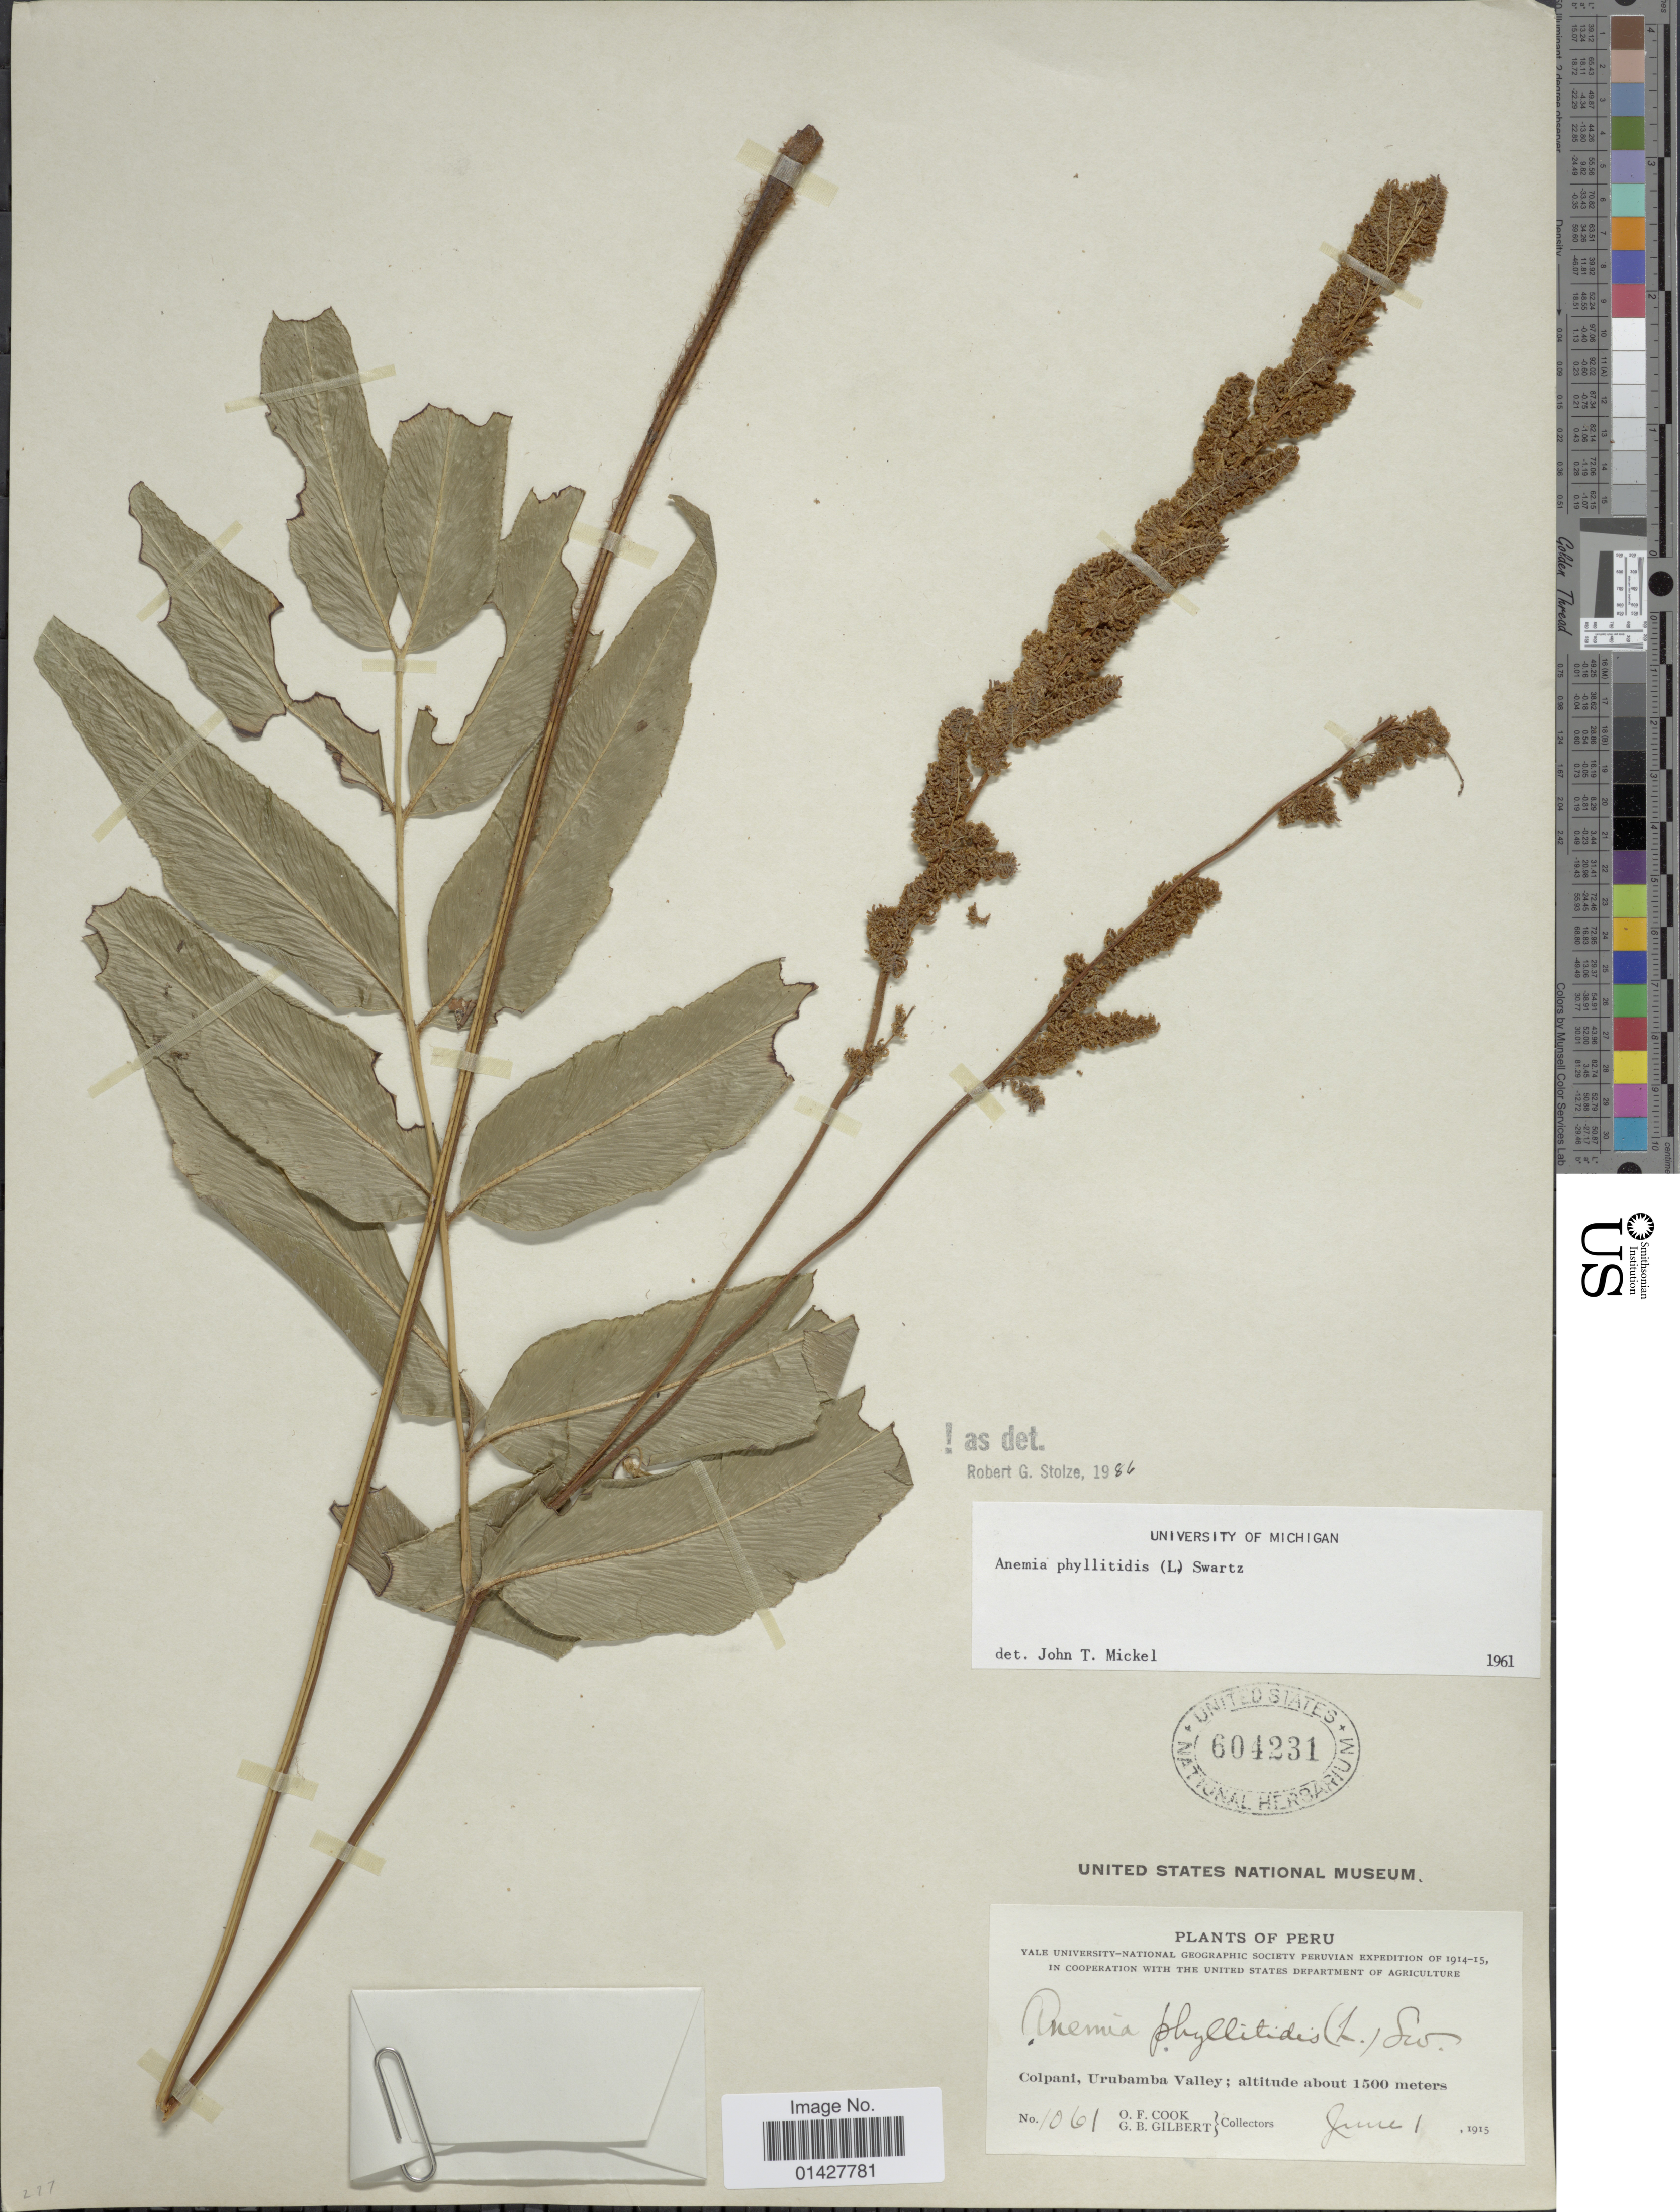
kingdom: Plantae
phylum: Tracheophyta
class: Polypodiopsida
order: Schizaeales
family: Anemiaceae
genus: Anemia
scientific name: Anemia phyllitidis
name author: (L.) Sw.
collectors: O. F. Cook & G. B. Gilbert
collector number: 1061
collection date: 1915-06-01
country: Peru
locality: Colpani, Urubamba Valley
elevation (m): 1500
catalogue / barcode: US 604231